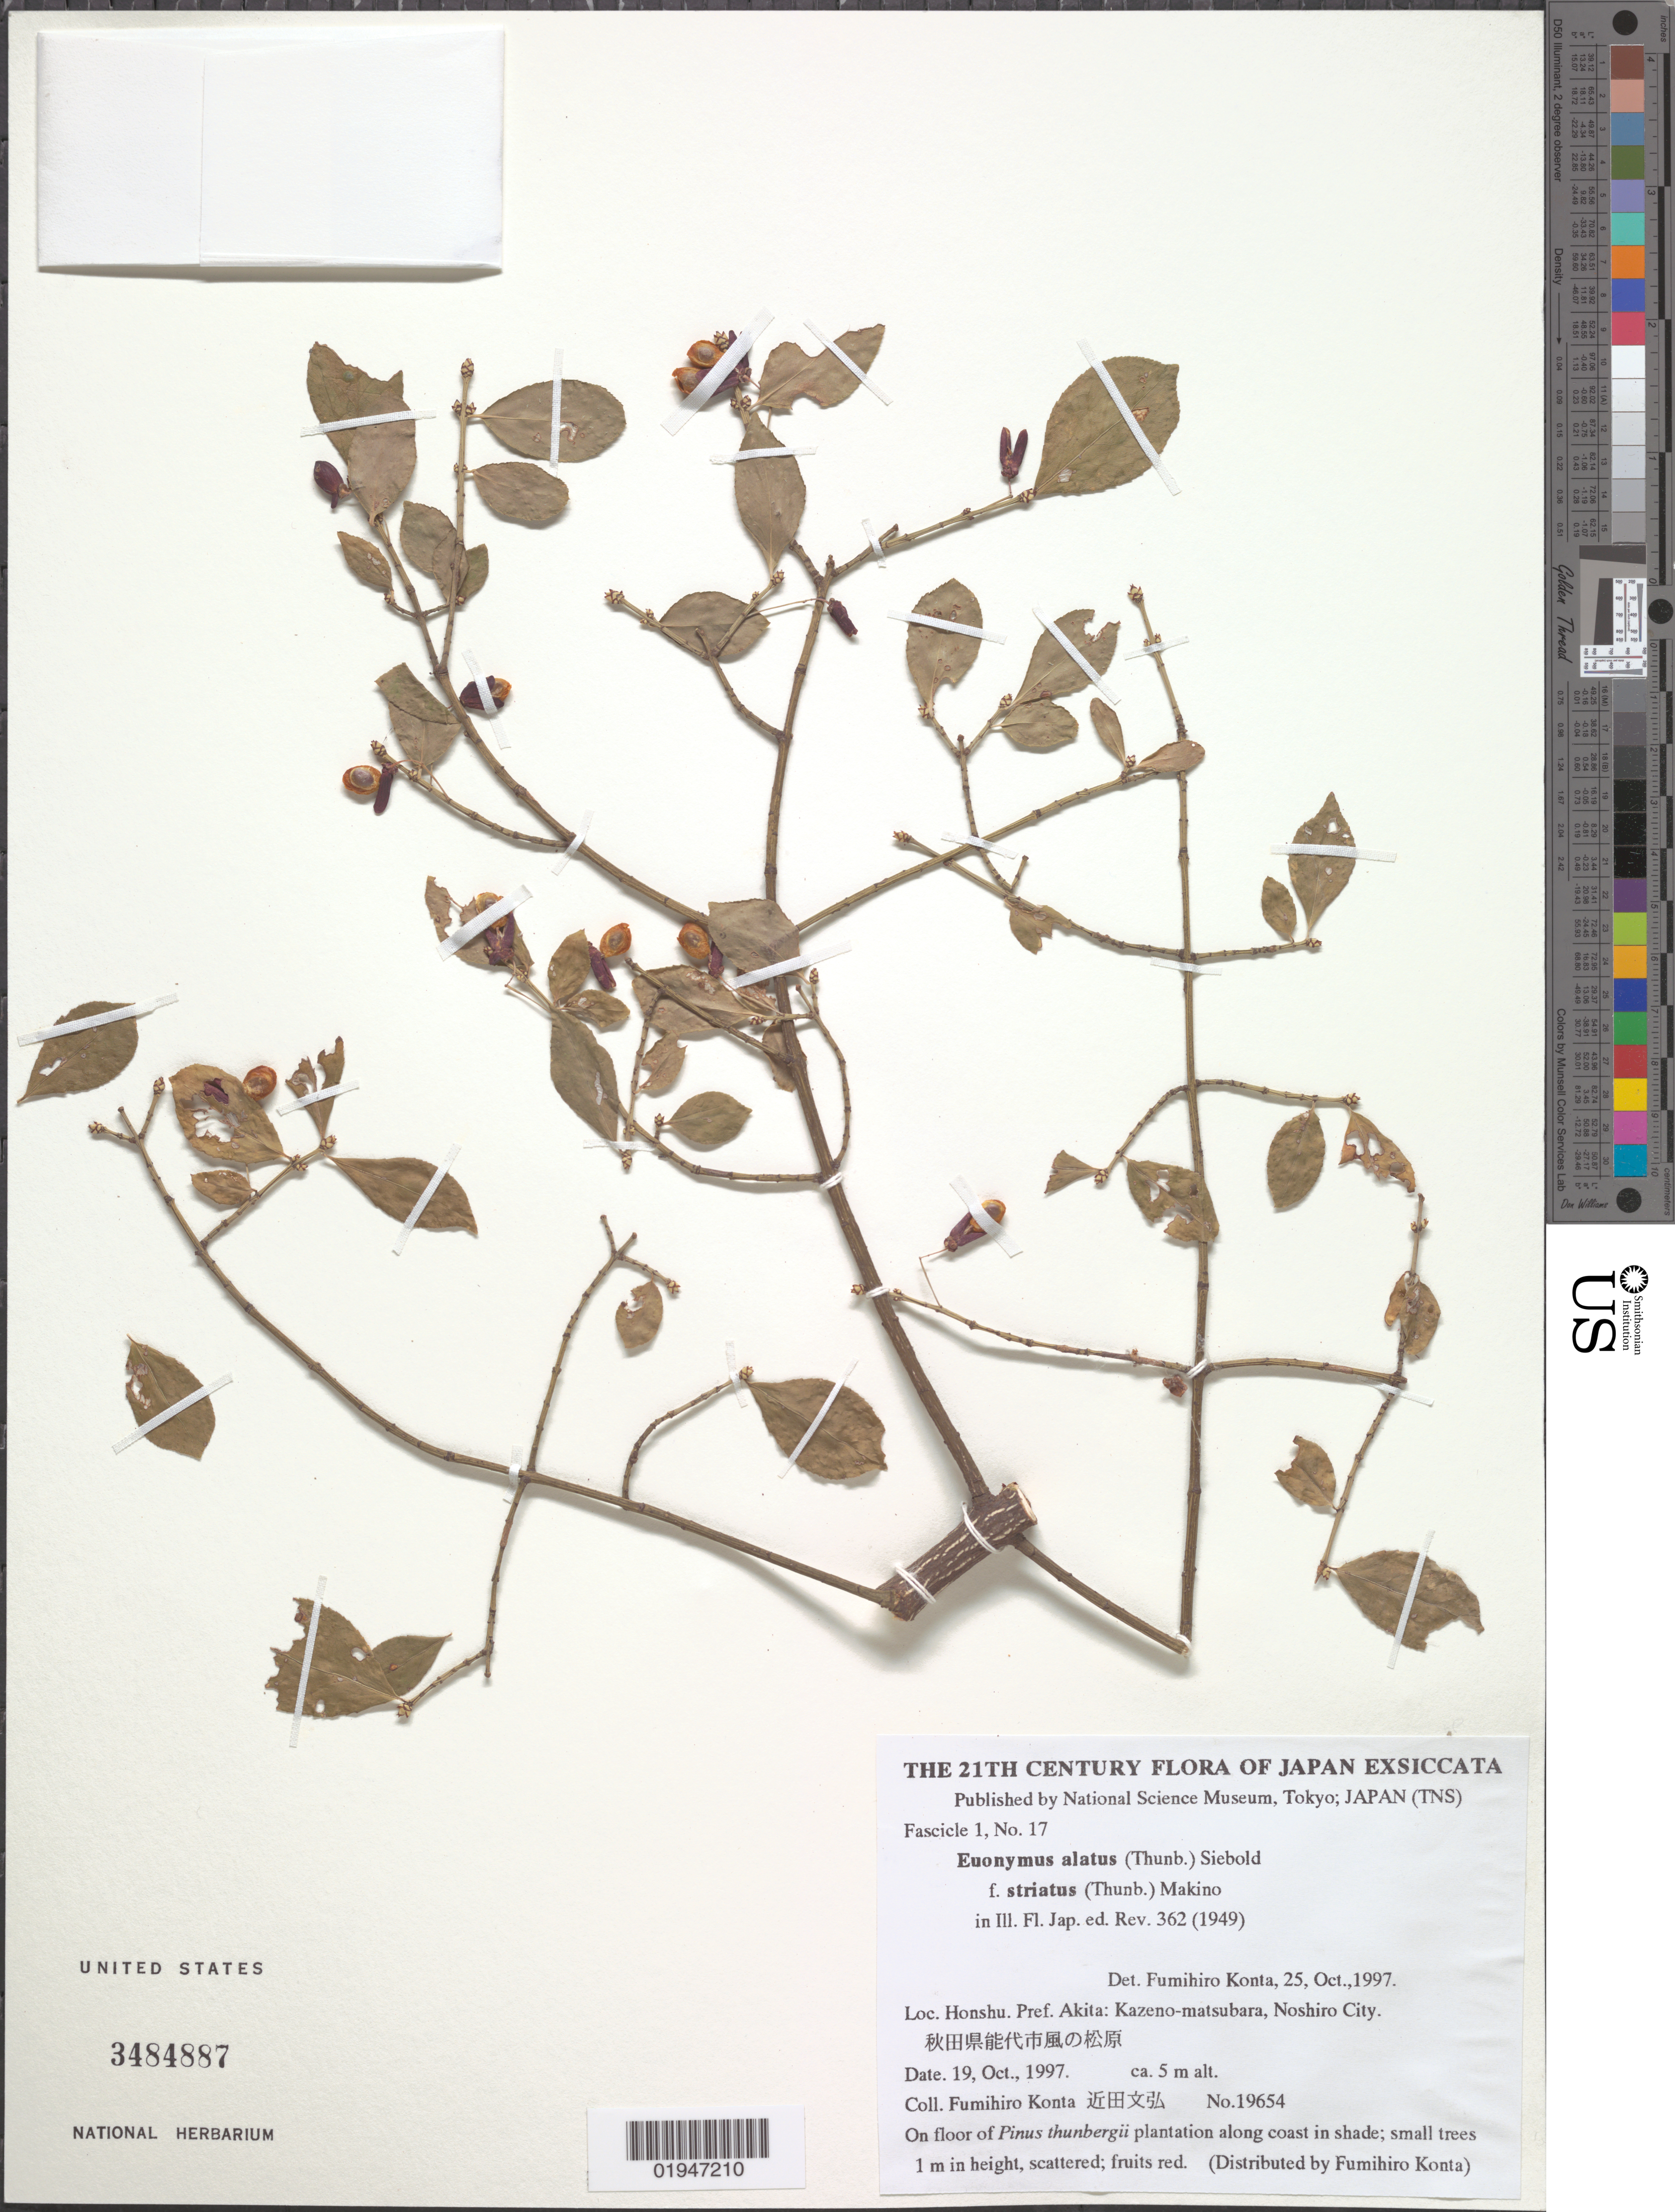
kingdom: Plantae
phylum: Tracheophyta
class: Magnoliopsida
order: Celastrales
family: Celastraceae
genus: Euonymus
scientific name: Euonymus alatus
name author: (Thunb.) Siebold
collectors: F. Konta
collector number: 19654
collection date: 1997-10-19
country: Japan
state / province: Akita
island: Honshu I.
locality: Kazeno-matsubara, Noshiro City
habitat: On floor of Pinus thunbergii plantatioin along coast in shade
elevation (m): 5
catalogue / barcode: US 3484887